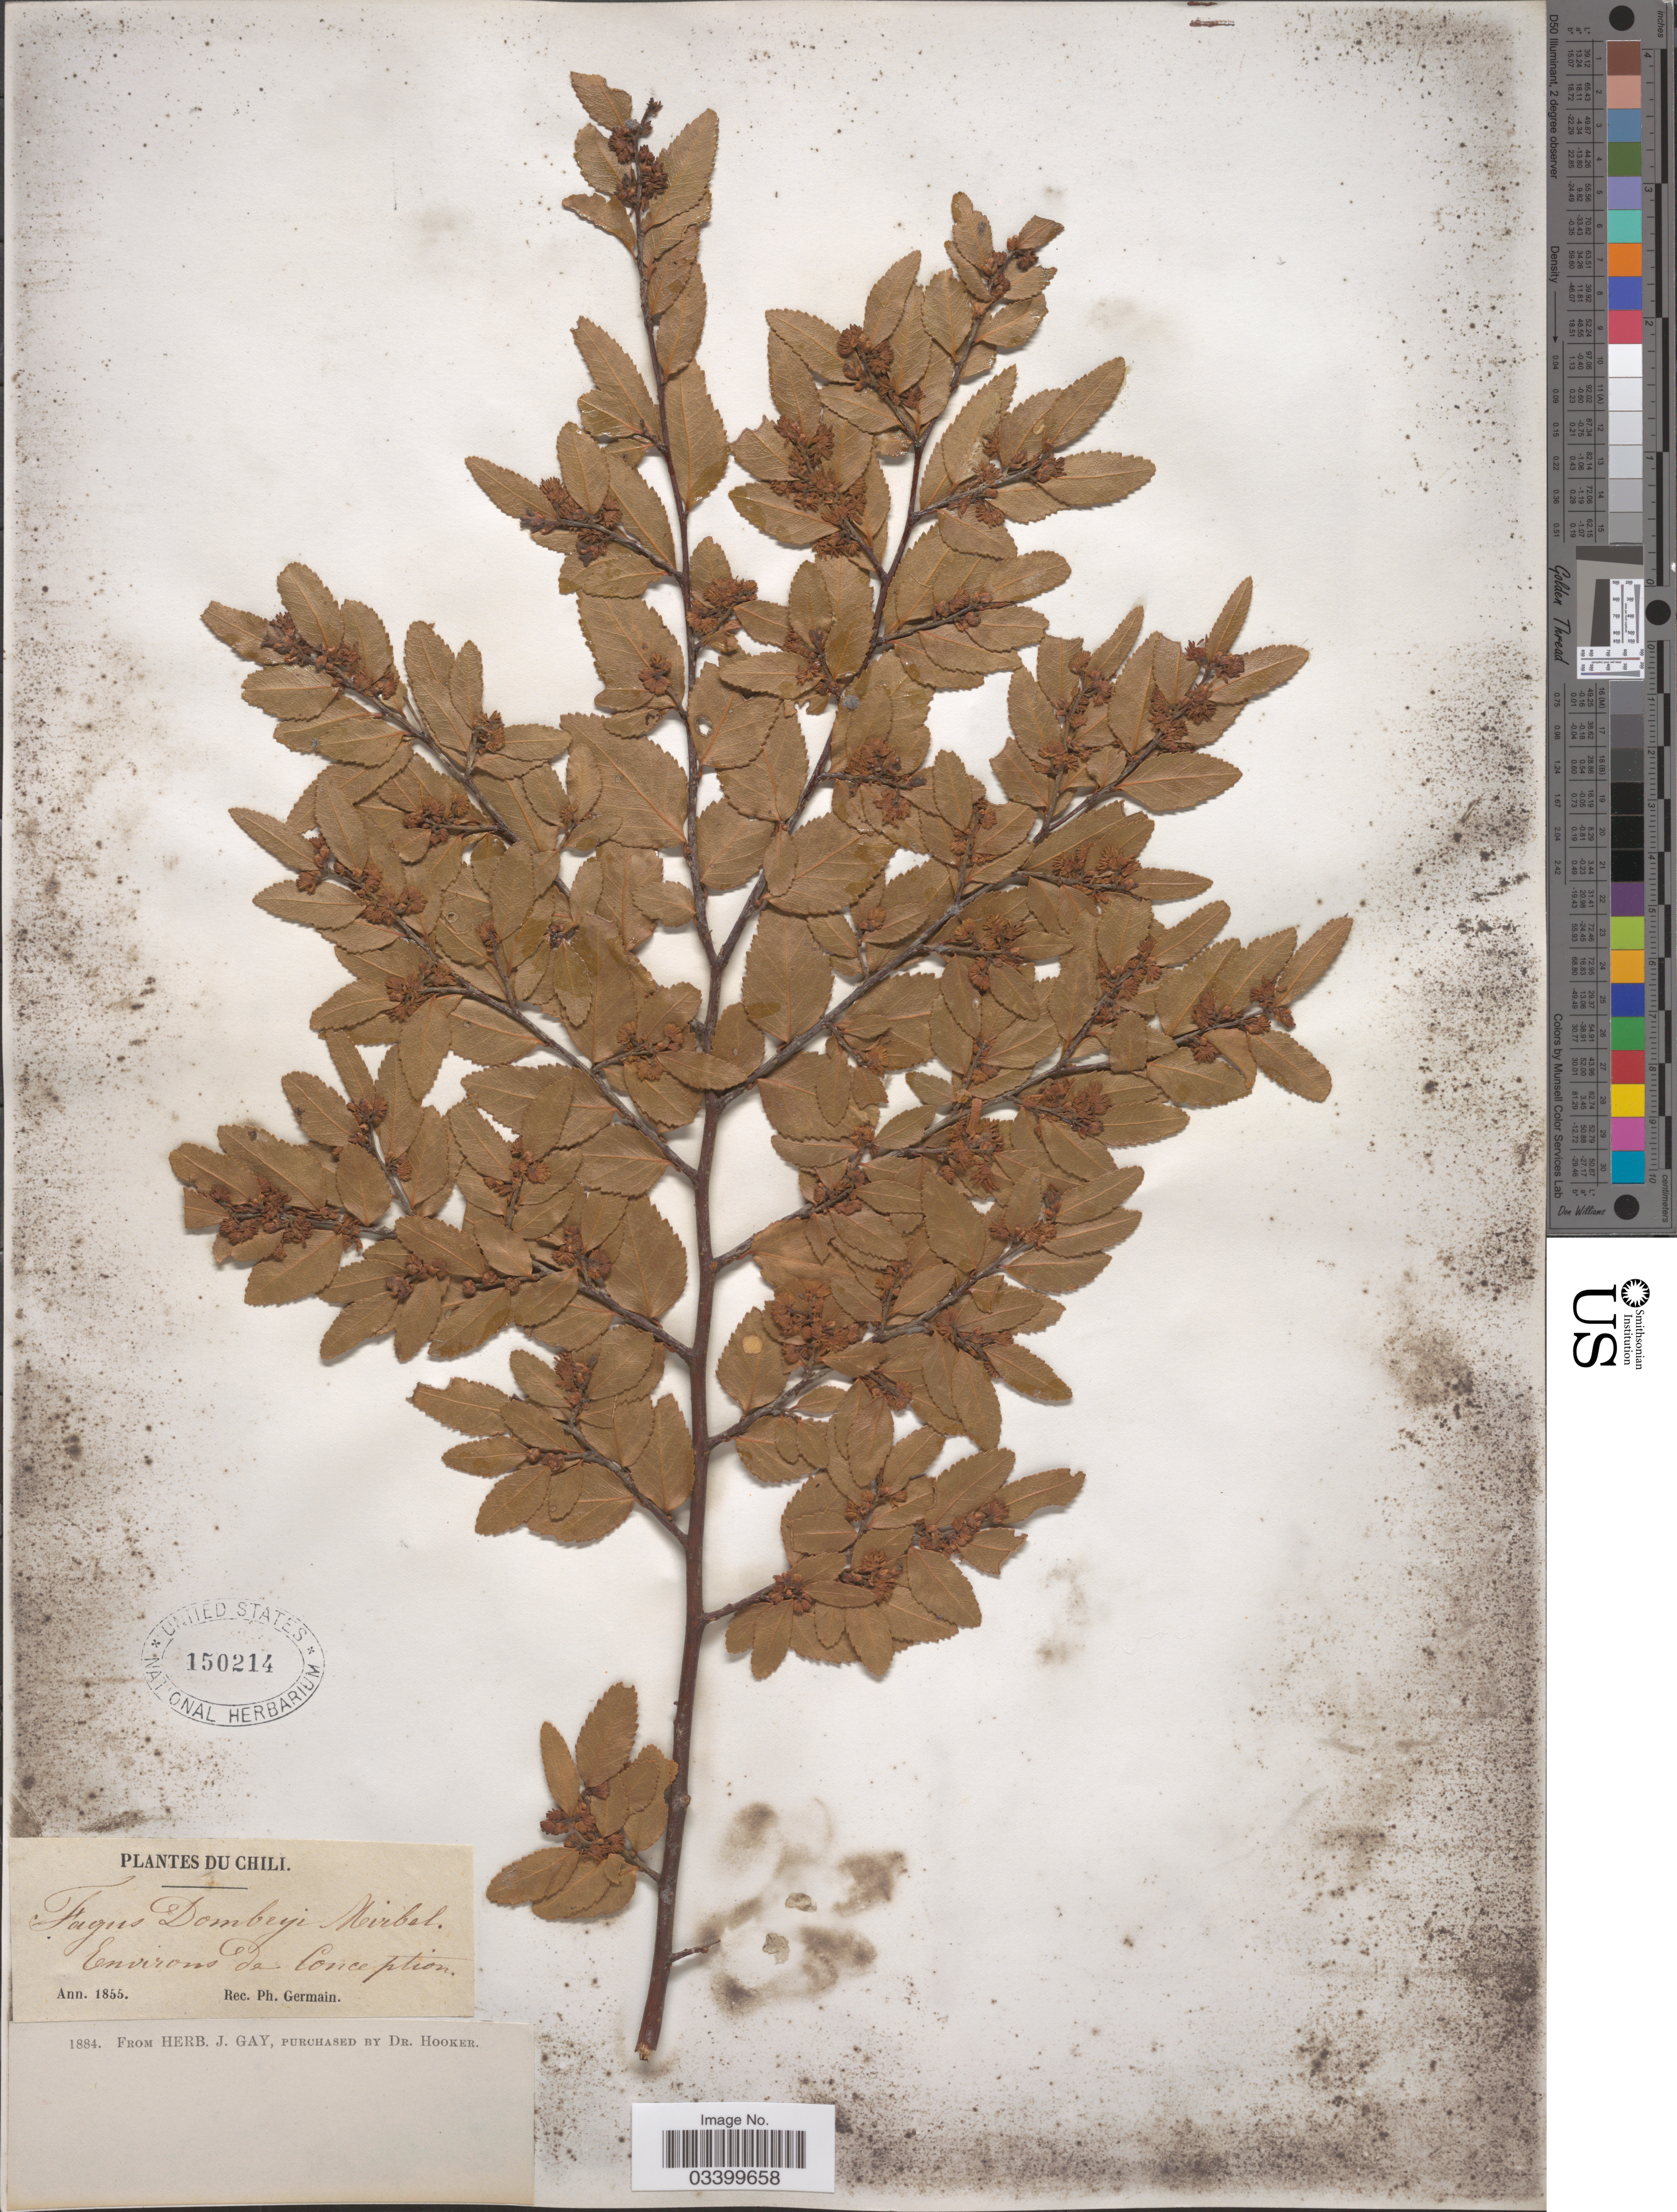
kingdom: Plantae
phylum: Tracheophyta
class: Magnoliopsida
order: Fagales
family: Nothofagaceae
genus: Nothofagus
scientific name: Nothofagus dombeyi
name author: (Mirb.) Oerst.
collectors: P. Germain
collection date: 1855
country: Chile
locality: Environs de Conception.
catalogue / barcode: US 150214